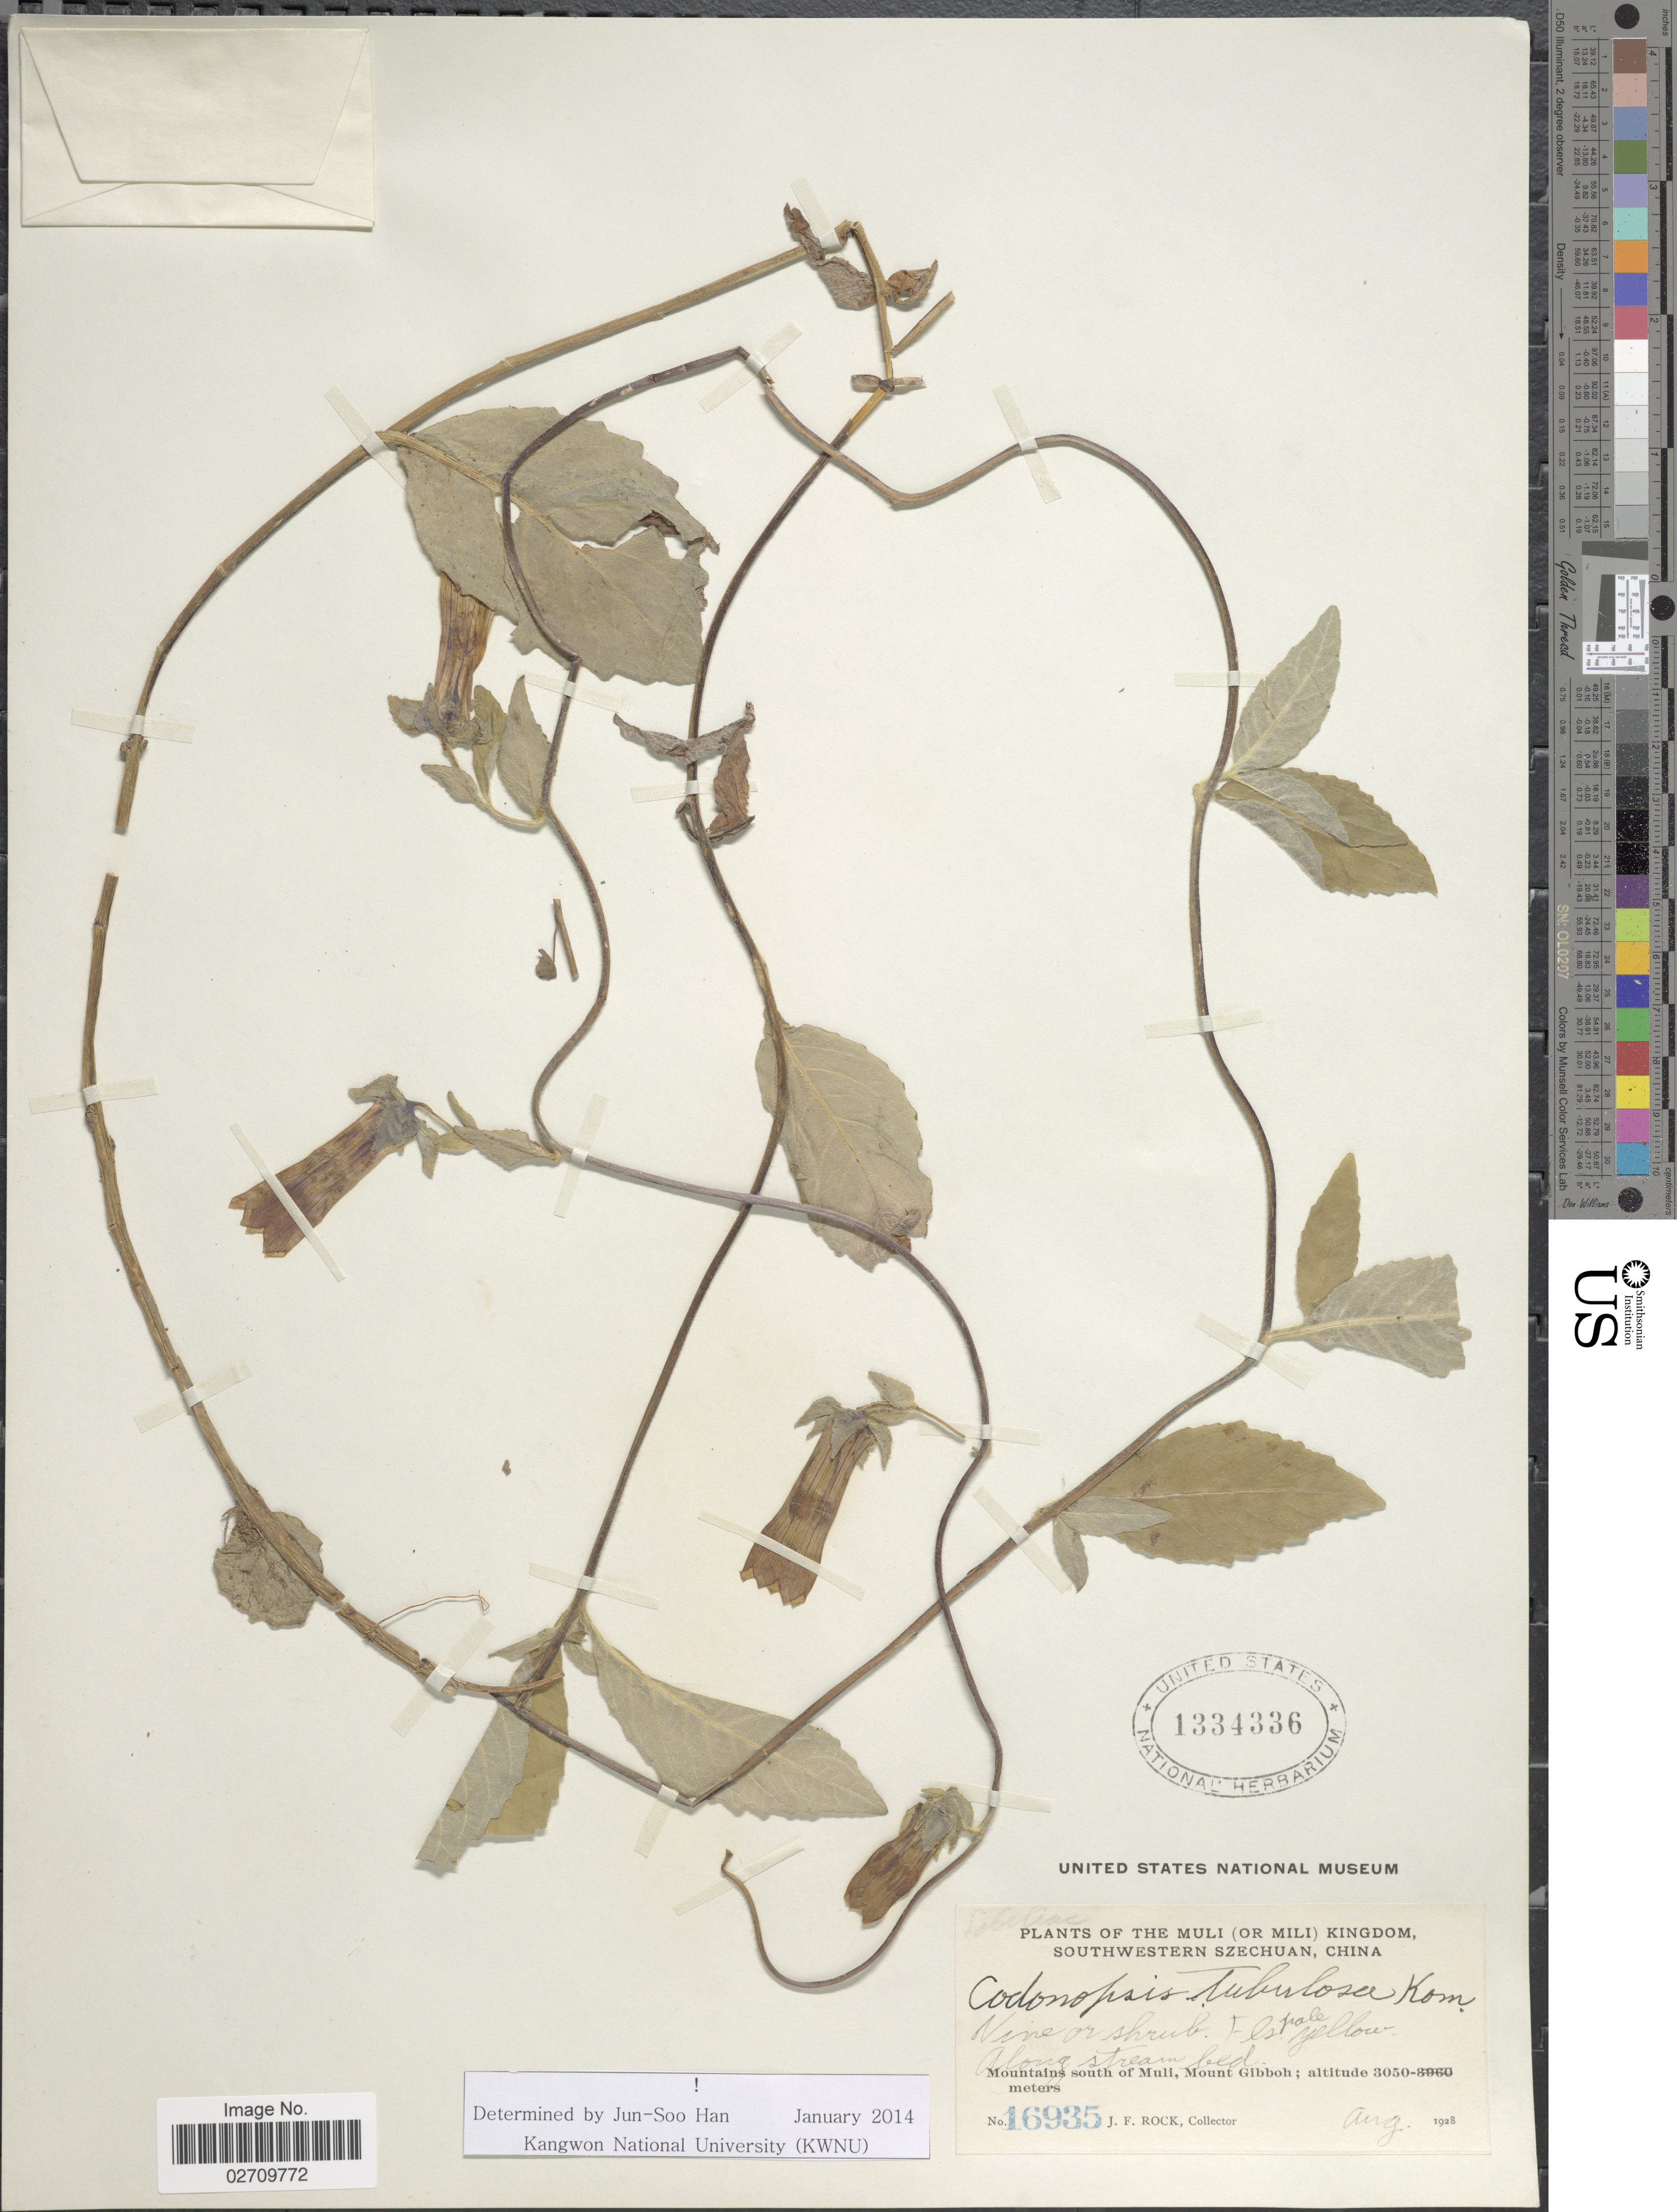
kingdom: Plantae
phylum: Tracheophyta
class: Magnoliopsida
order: Asterales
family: Campanulaceae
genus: Codonopsis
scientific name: Codonopsis tubulosa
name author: Kom.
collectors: J. F. Rock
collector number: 16935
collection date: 1928-08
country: China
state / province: Sichuan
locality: The Muli (or Mili) Kingdom, Southwestern Szechuan, Mountains south of Muli, Mount Gibboh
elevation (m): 3050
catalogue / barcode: US 1334336